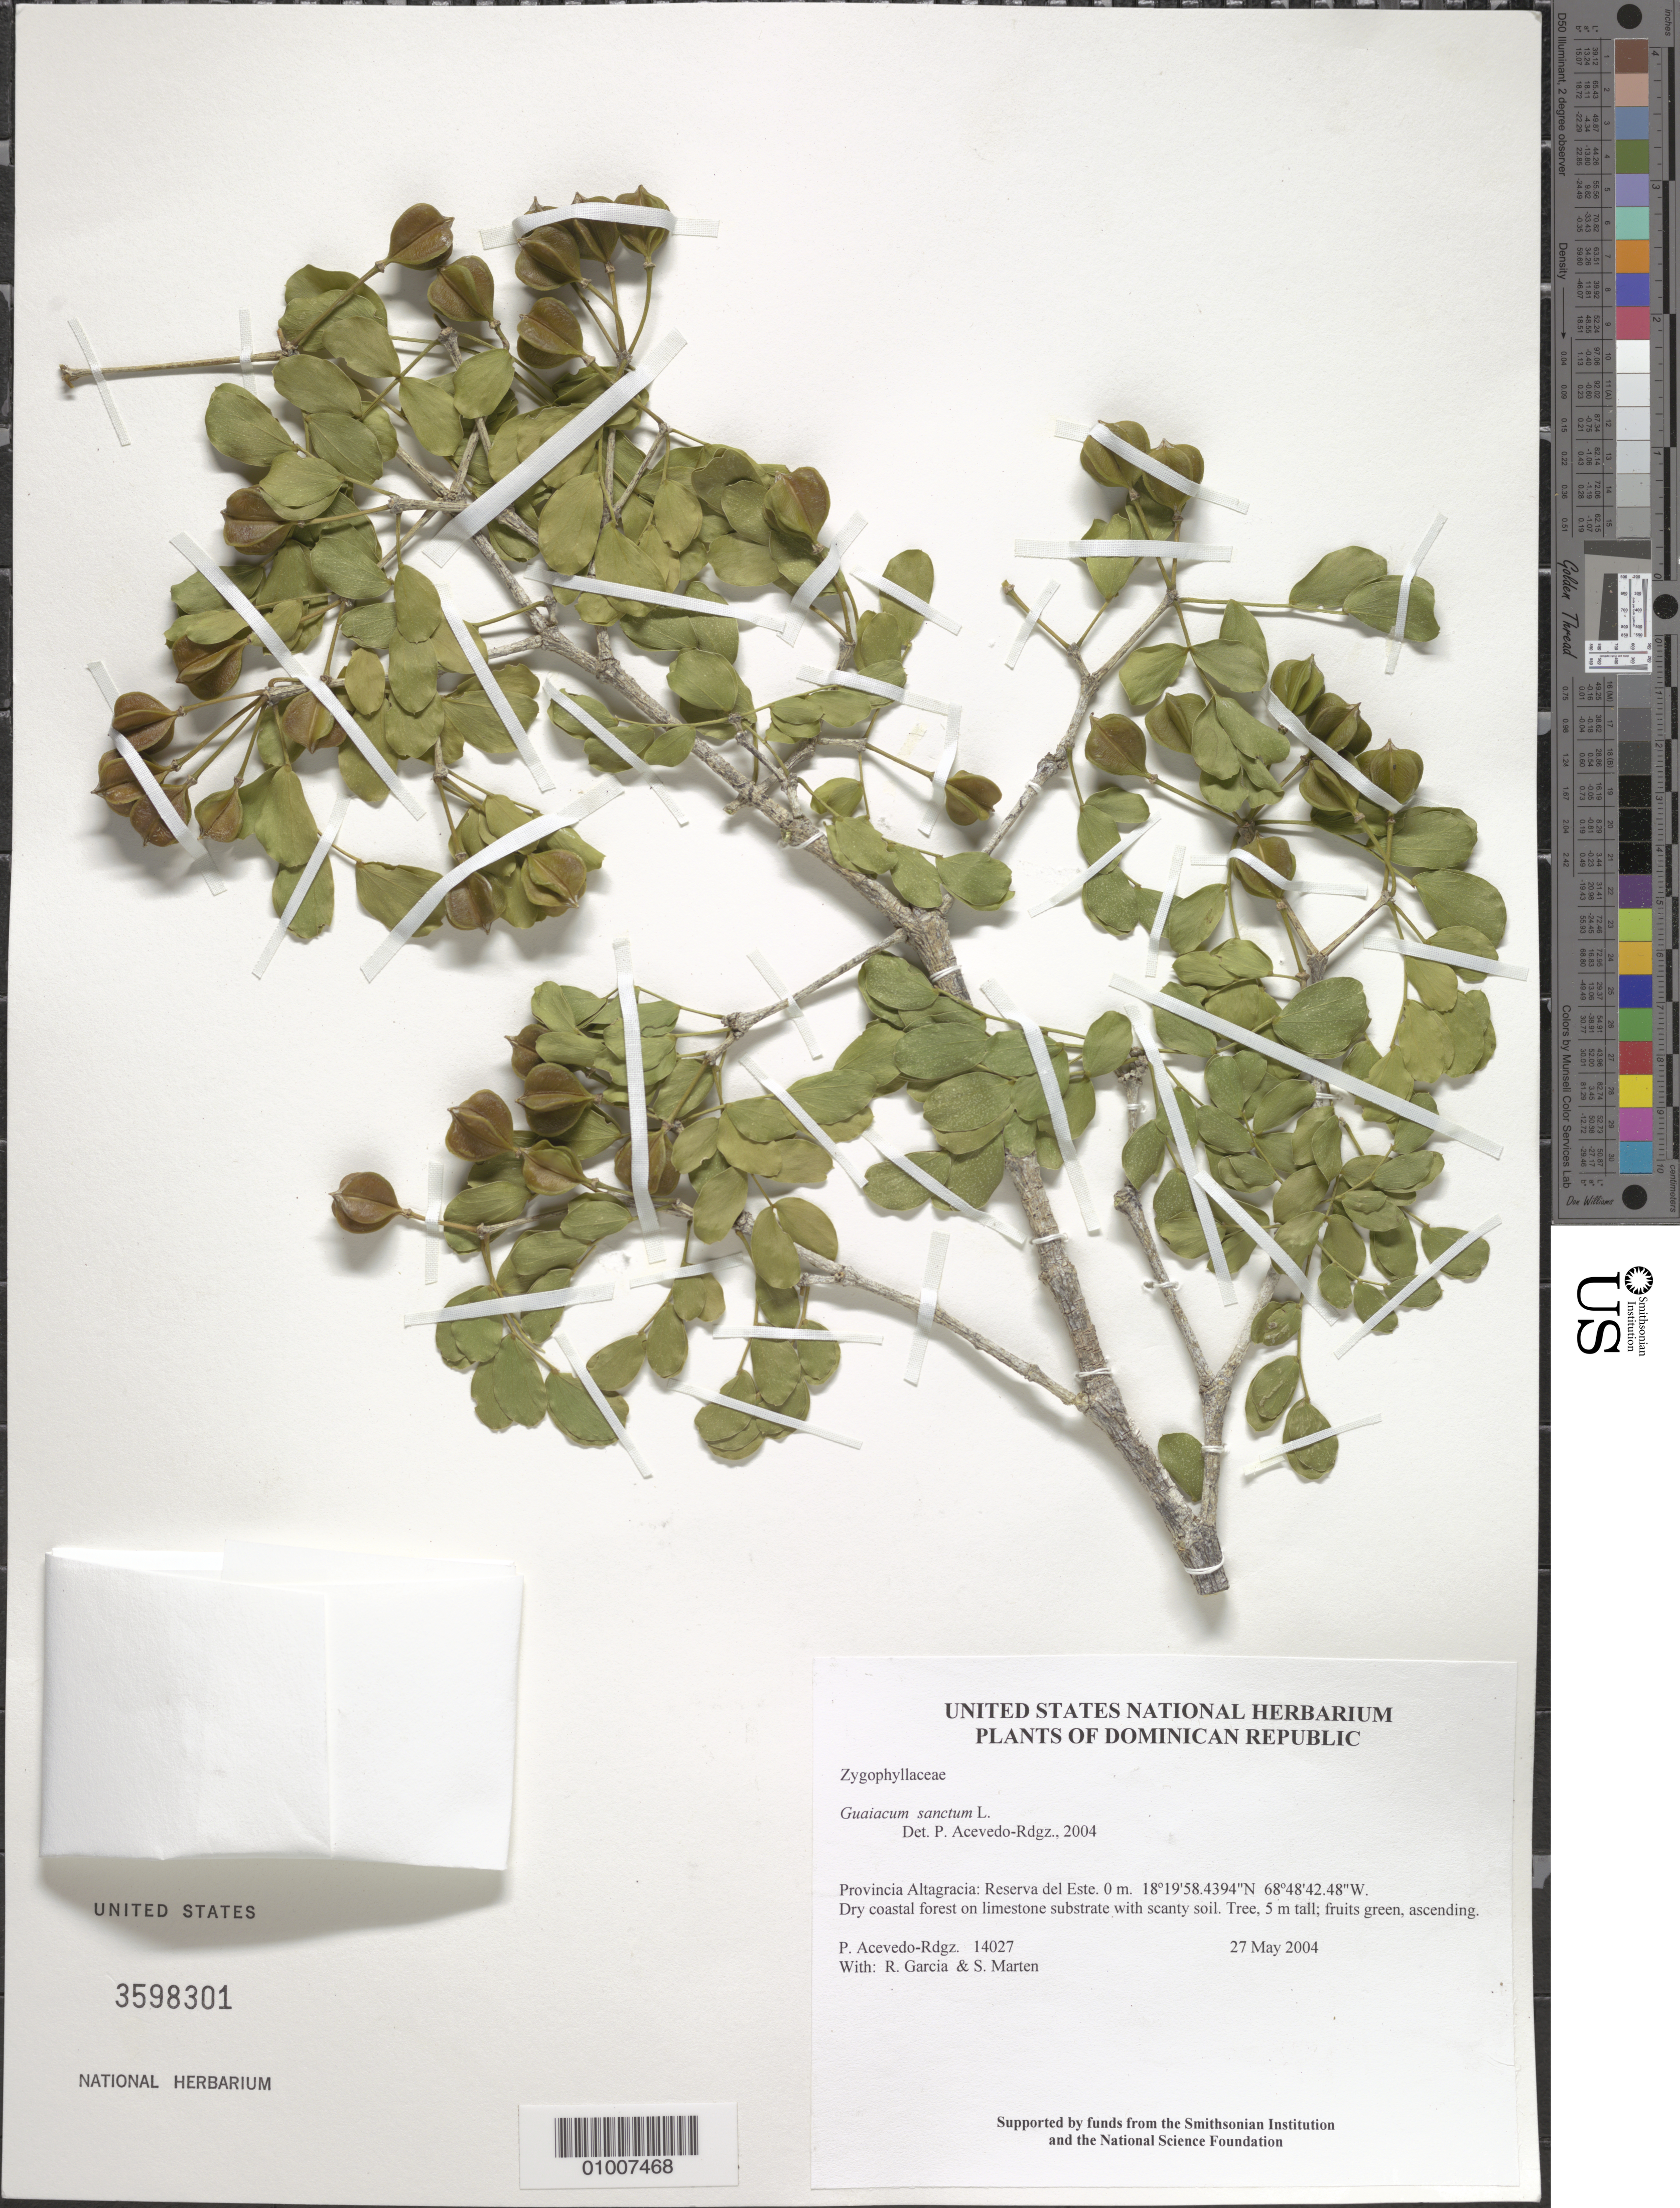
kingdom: Plantae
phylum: Tracheophyta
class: Magnoliopsida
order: Zygophyllales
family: Zygophyllaceae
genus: Guaiacum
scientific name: Guaiacum sanctum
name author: L.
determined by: Acevedo-Rodríguez, P., (BOT), Smithsonian Institution - National Museum of Natural History (UNITED STATES)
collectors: P. Acevedo-Rodr., R. G. García & S. Marten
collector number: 14027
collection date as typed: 27 May 2004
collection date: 2004-05-27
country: Dominican Republic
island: Hispaniola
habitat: Dry coastal forest on limestone substrate with scanty soil.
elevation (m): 0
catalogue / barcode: US 3598301